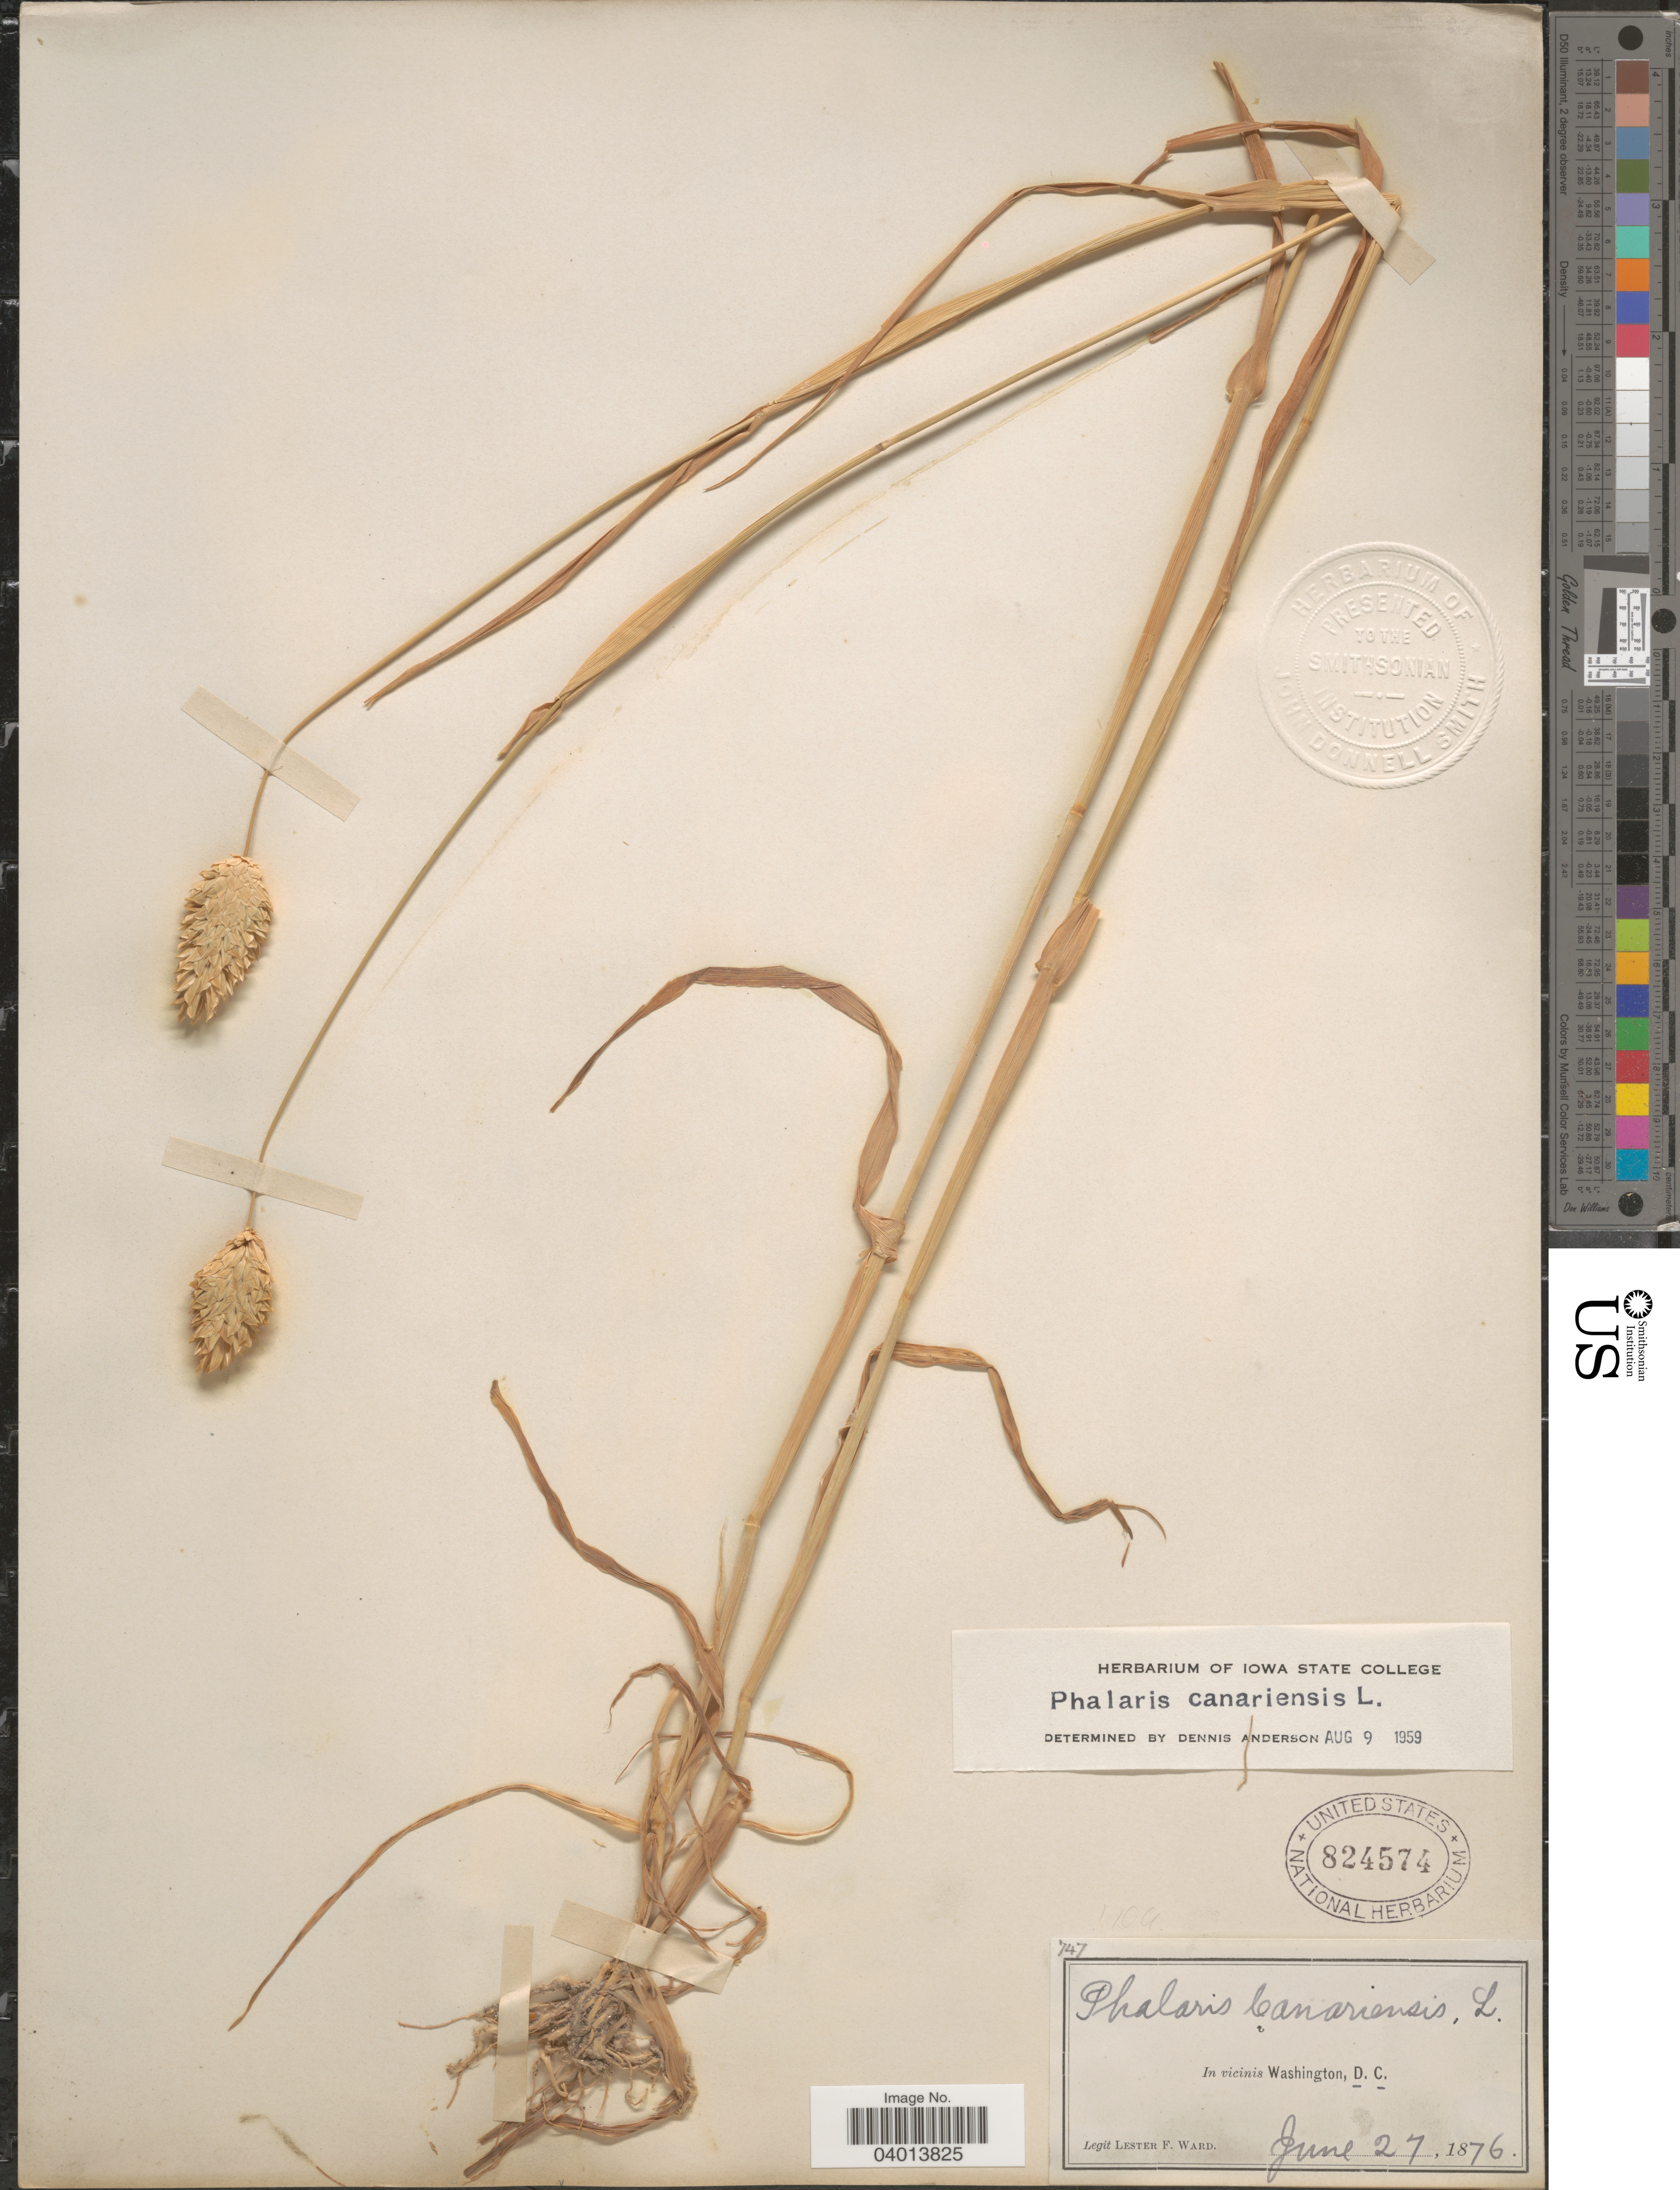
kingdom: Plantae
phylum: Tracheophyta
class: Liliopsida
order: Poales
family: Poaceae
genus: Phalaris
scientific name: Phalaris canariensis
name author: L.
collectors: L. F. Ward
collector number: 747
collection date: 1876-06-27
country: United States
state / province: District of Columbia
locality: In vicinis Washington, D.C.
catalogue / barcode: US 824574